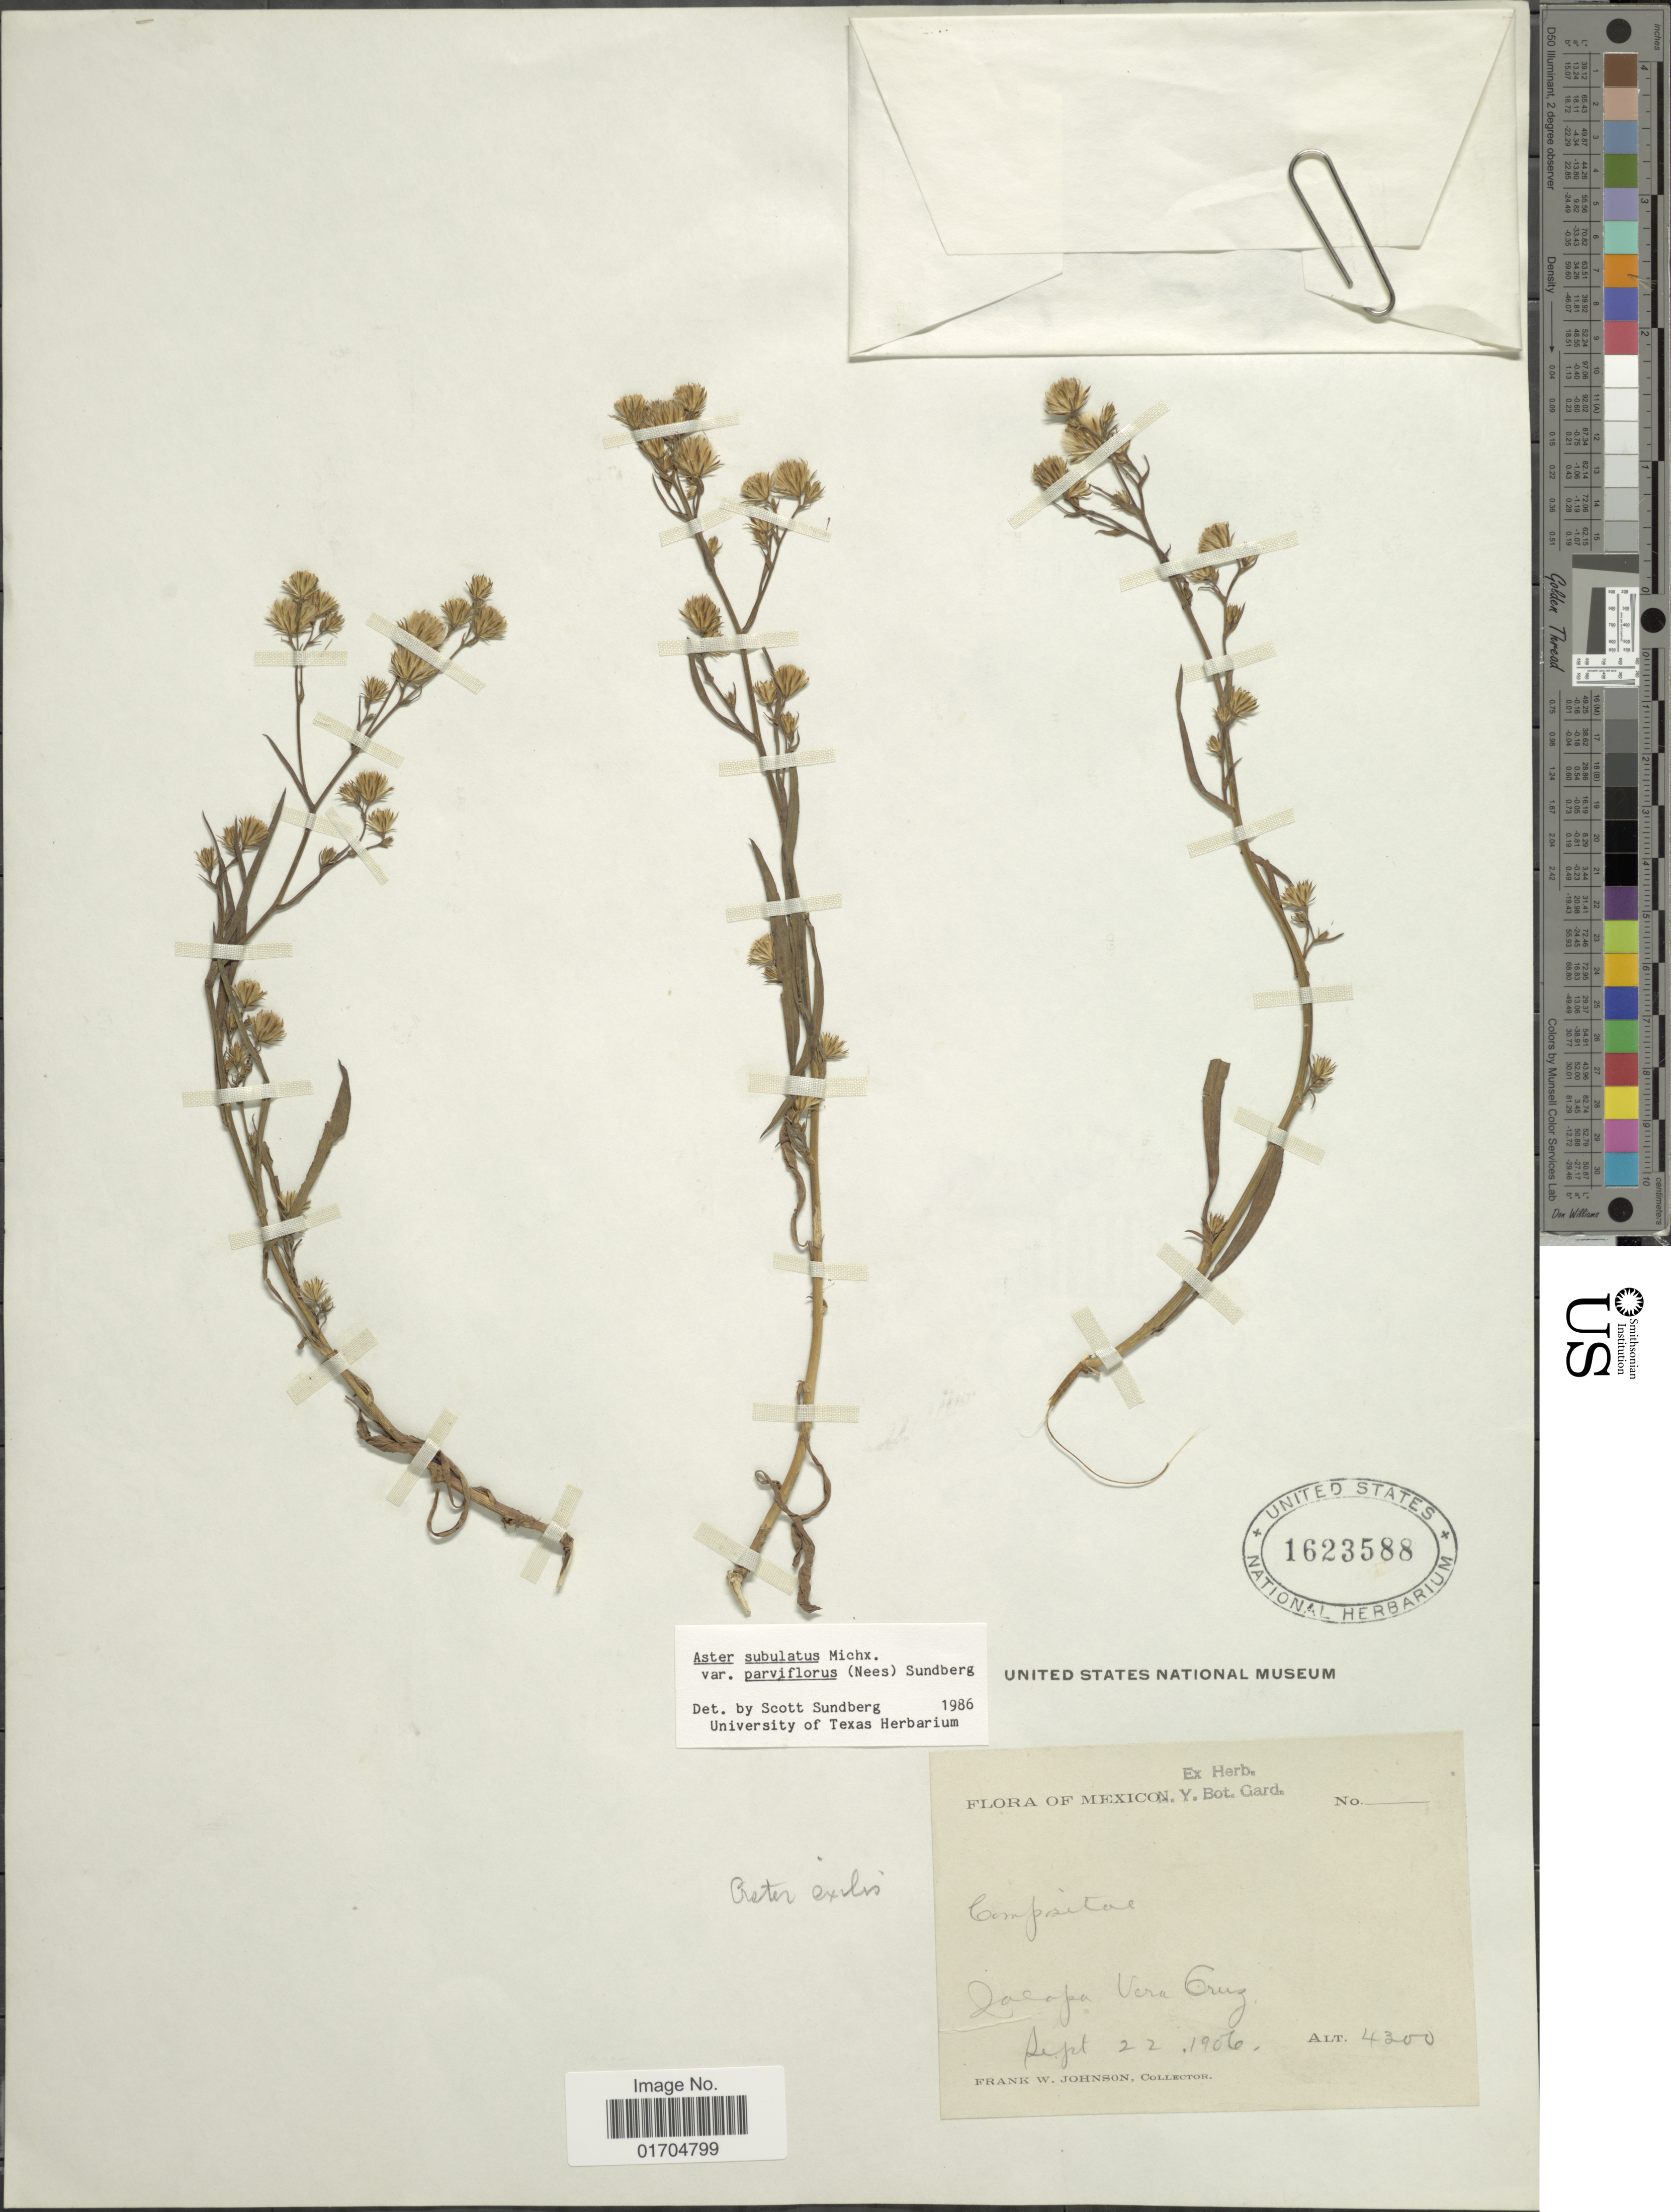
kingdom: Plantae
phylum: Tracheophyta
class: Magnoliopsida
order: Asterales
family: Asteraceae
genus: Symphyotrichum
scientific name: Symphyotrichum subulatum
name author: (Michx.) G.L. Nesom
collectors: F. W. Johnson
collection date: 1906-09-22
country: Mexico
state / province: Veracruz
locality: Jalapa, Vera Cruz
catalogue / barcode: US 1623588